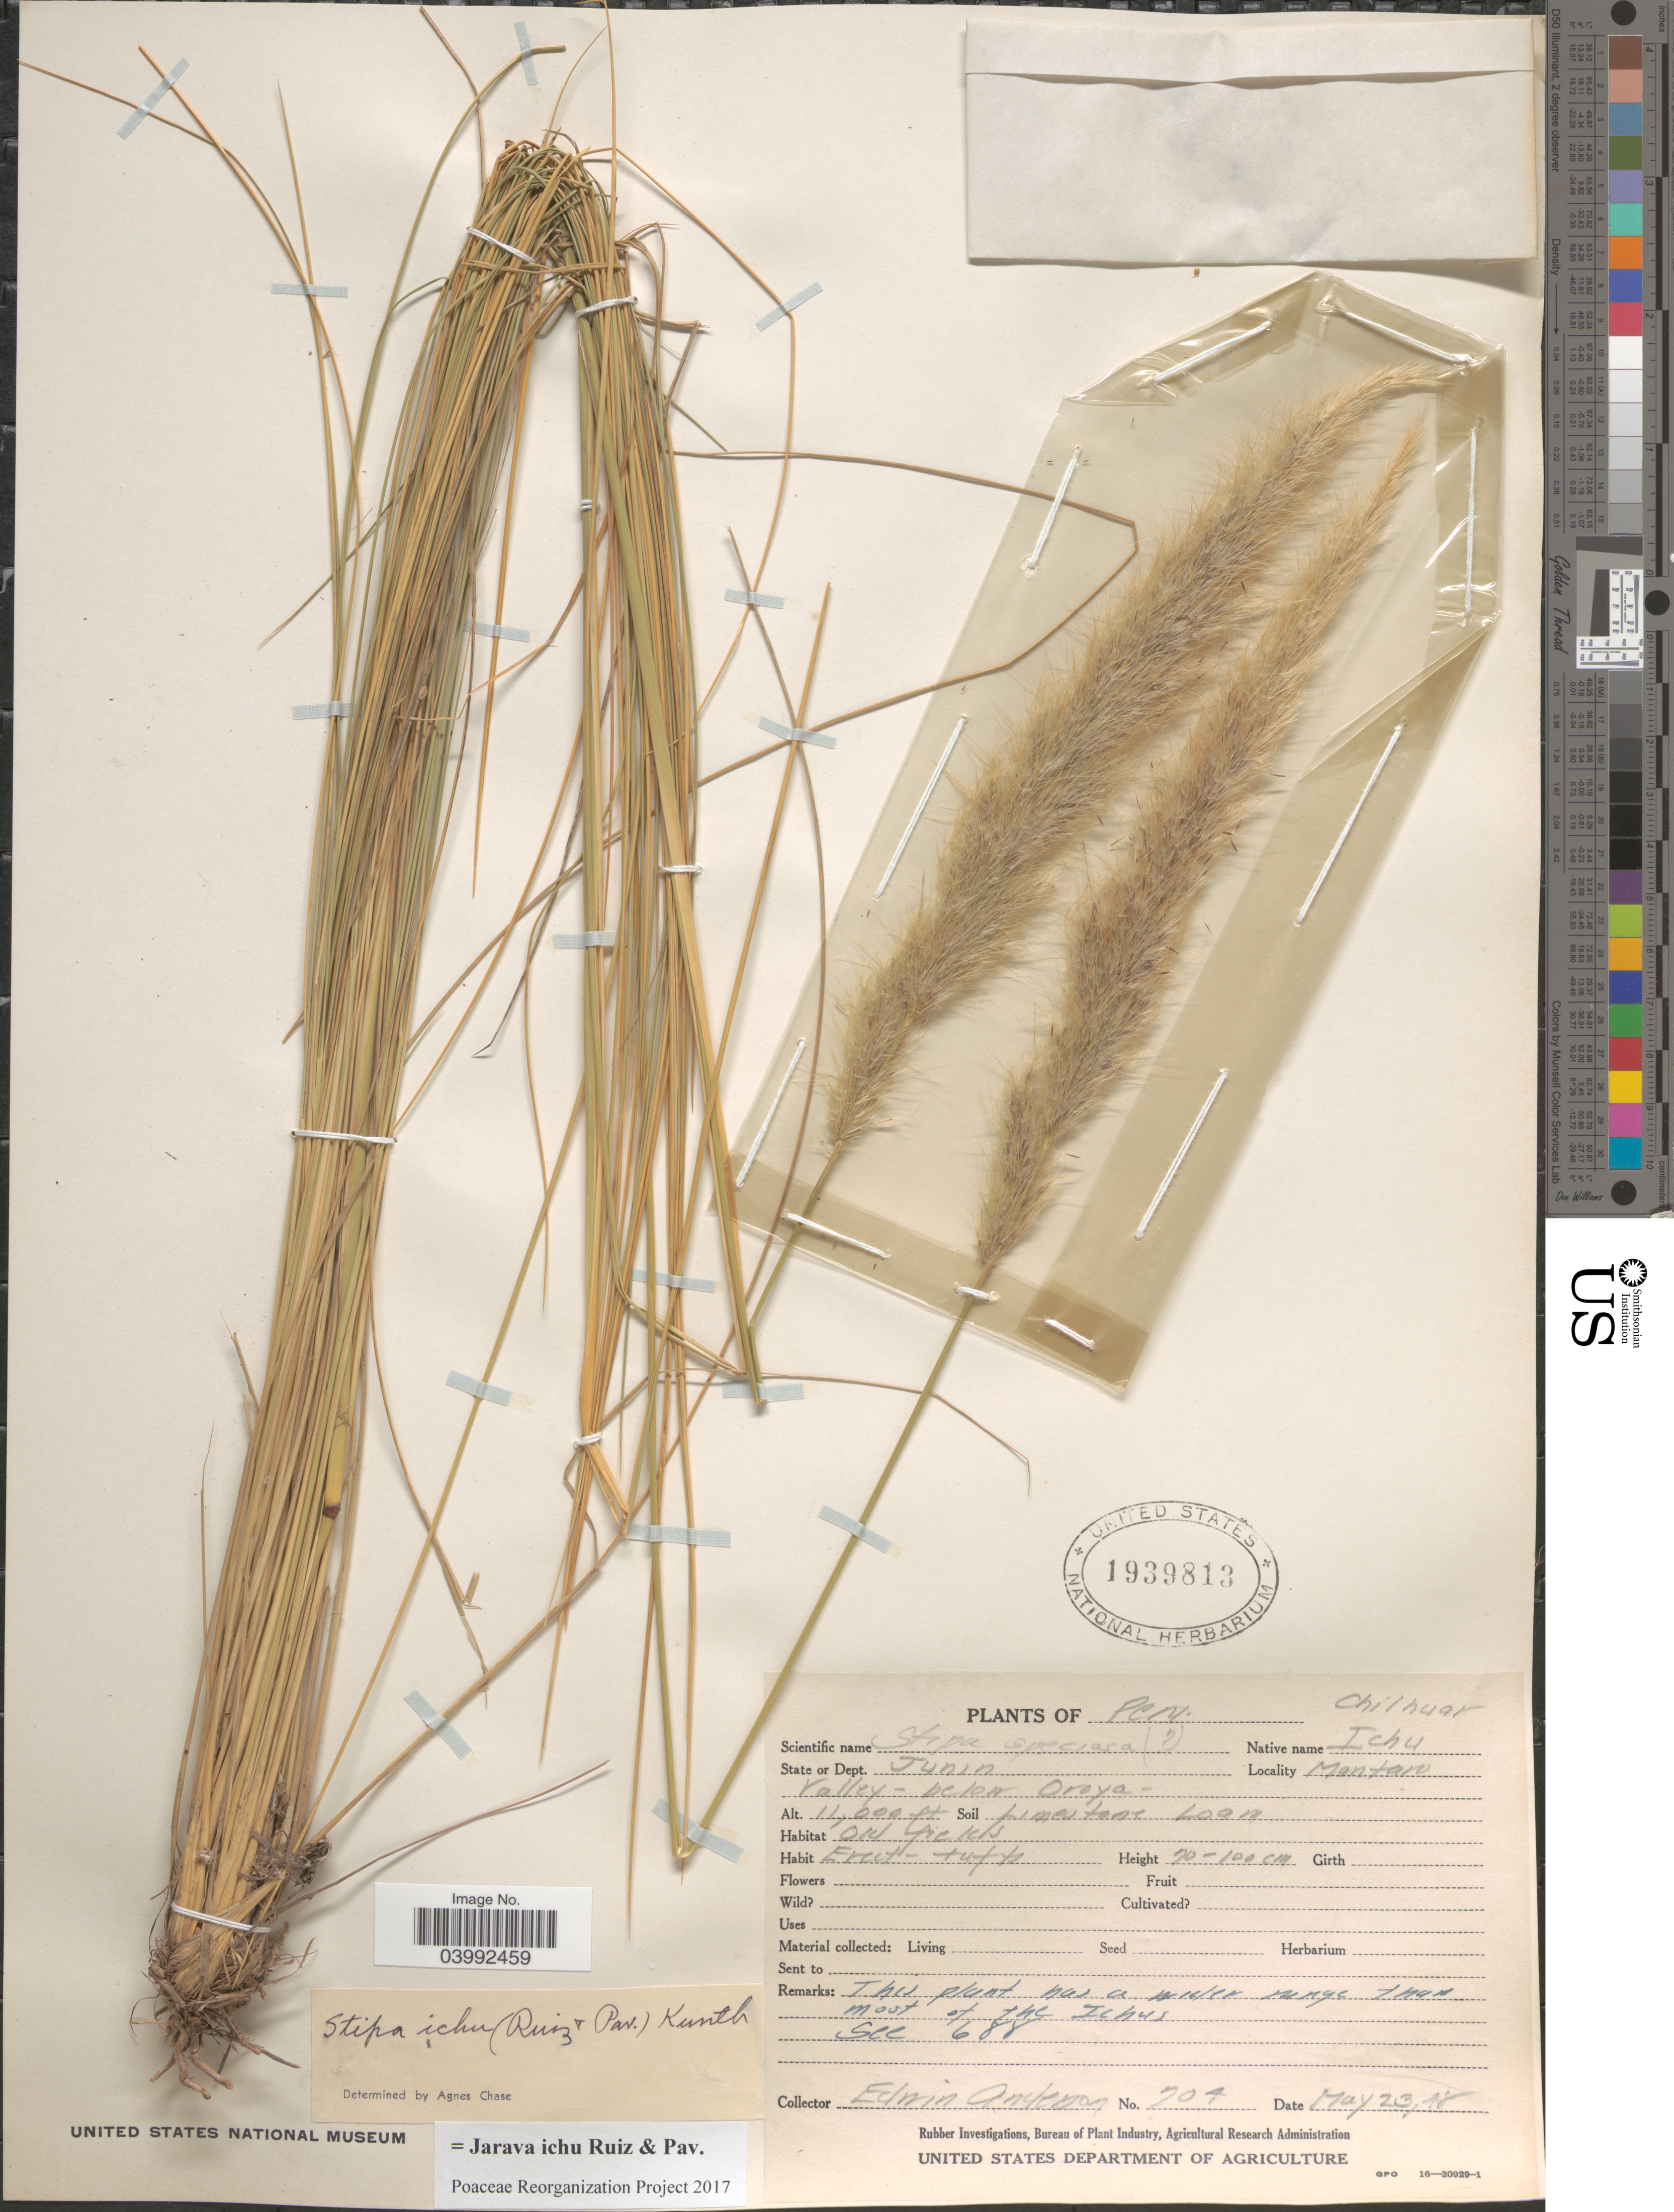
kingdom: Plantae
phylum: Tracheophyta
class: Liliopsida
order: Poales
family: Poaceae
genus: Jarava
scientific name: Jarava ichu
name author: Ruiz & Pav.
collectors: E. Anderson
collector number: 704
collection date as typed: Transcribed d/m/y: 23/5/48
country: Peru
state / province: Junín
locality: State or Dept. Junin. Mantaro Valley - below Oroya.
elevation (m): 3353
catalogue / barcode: US 1939813